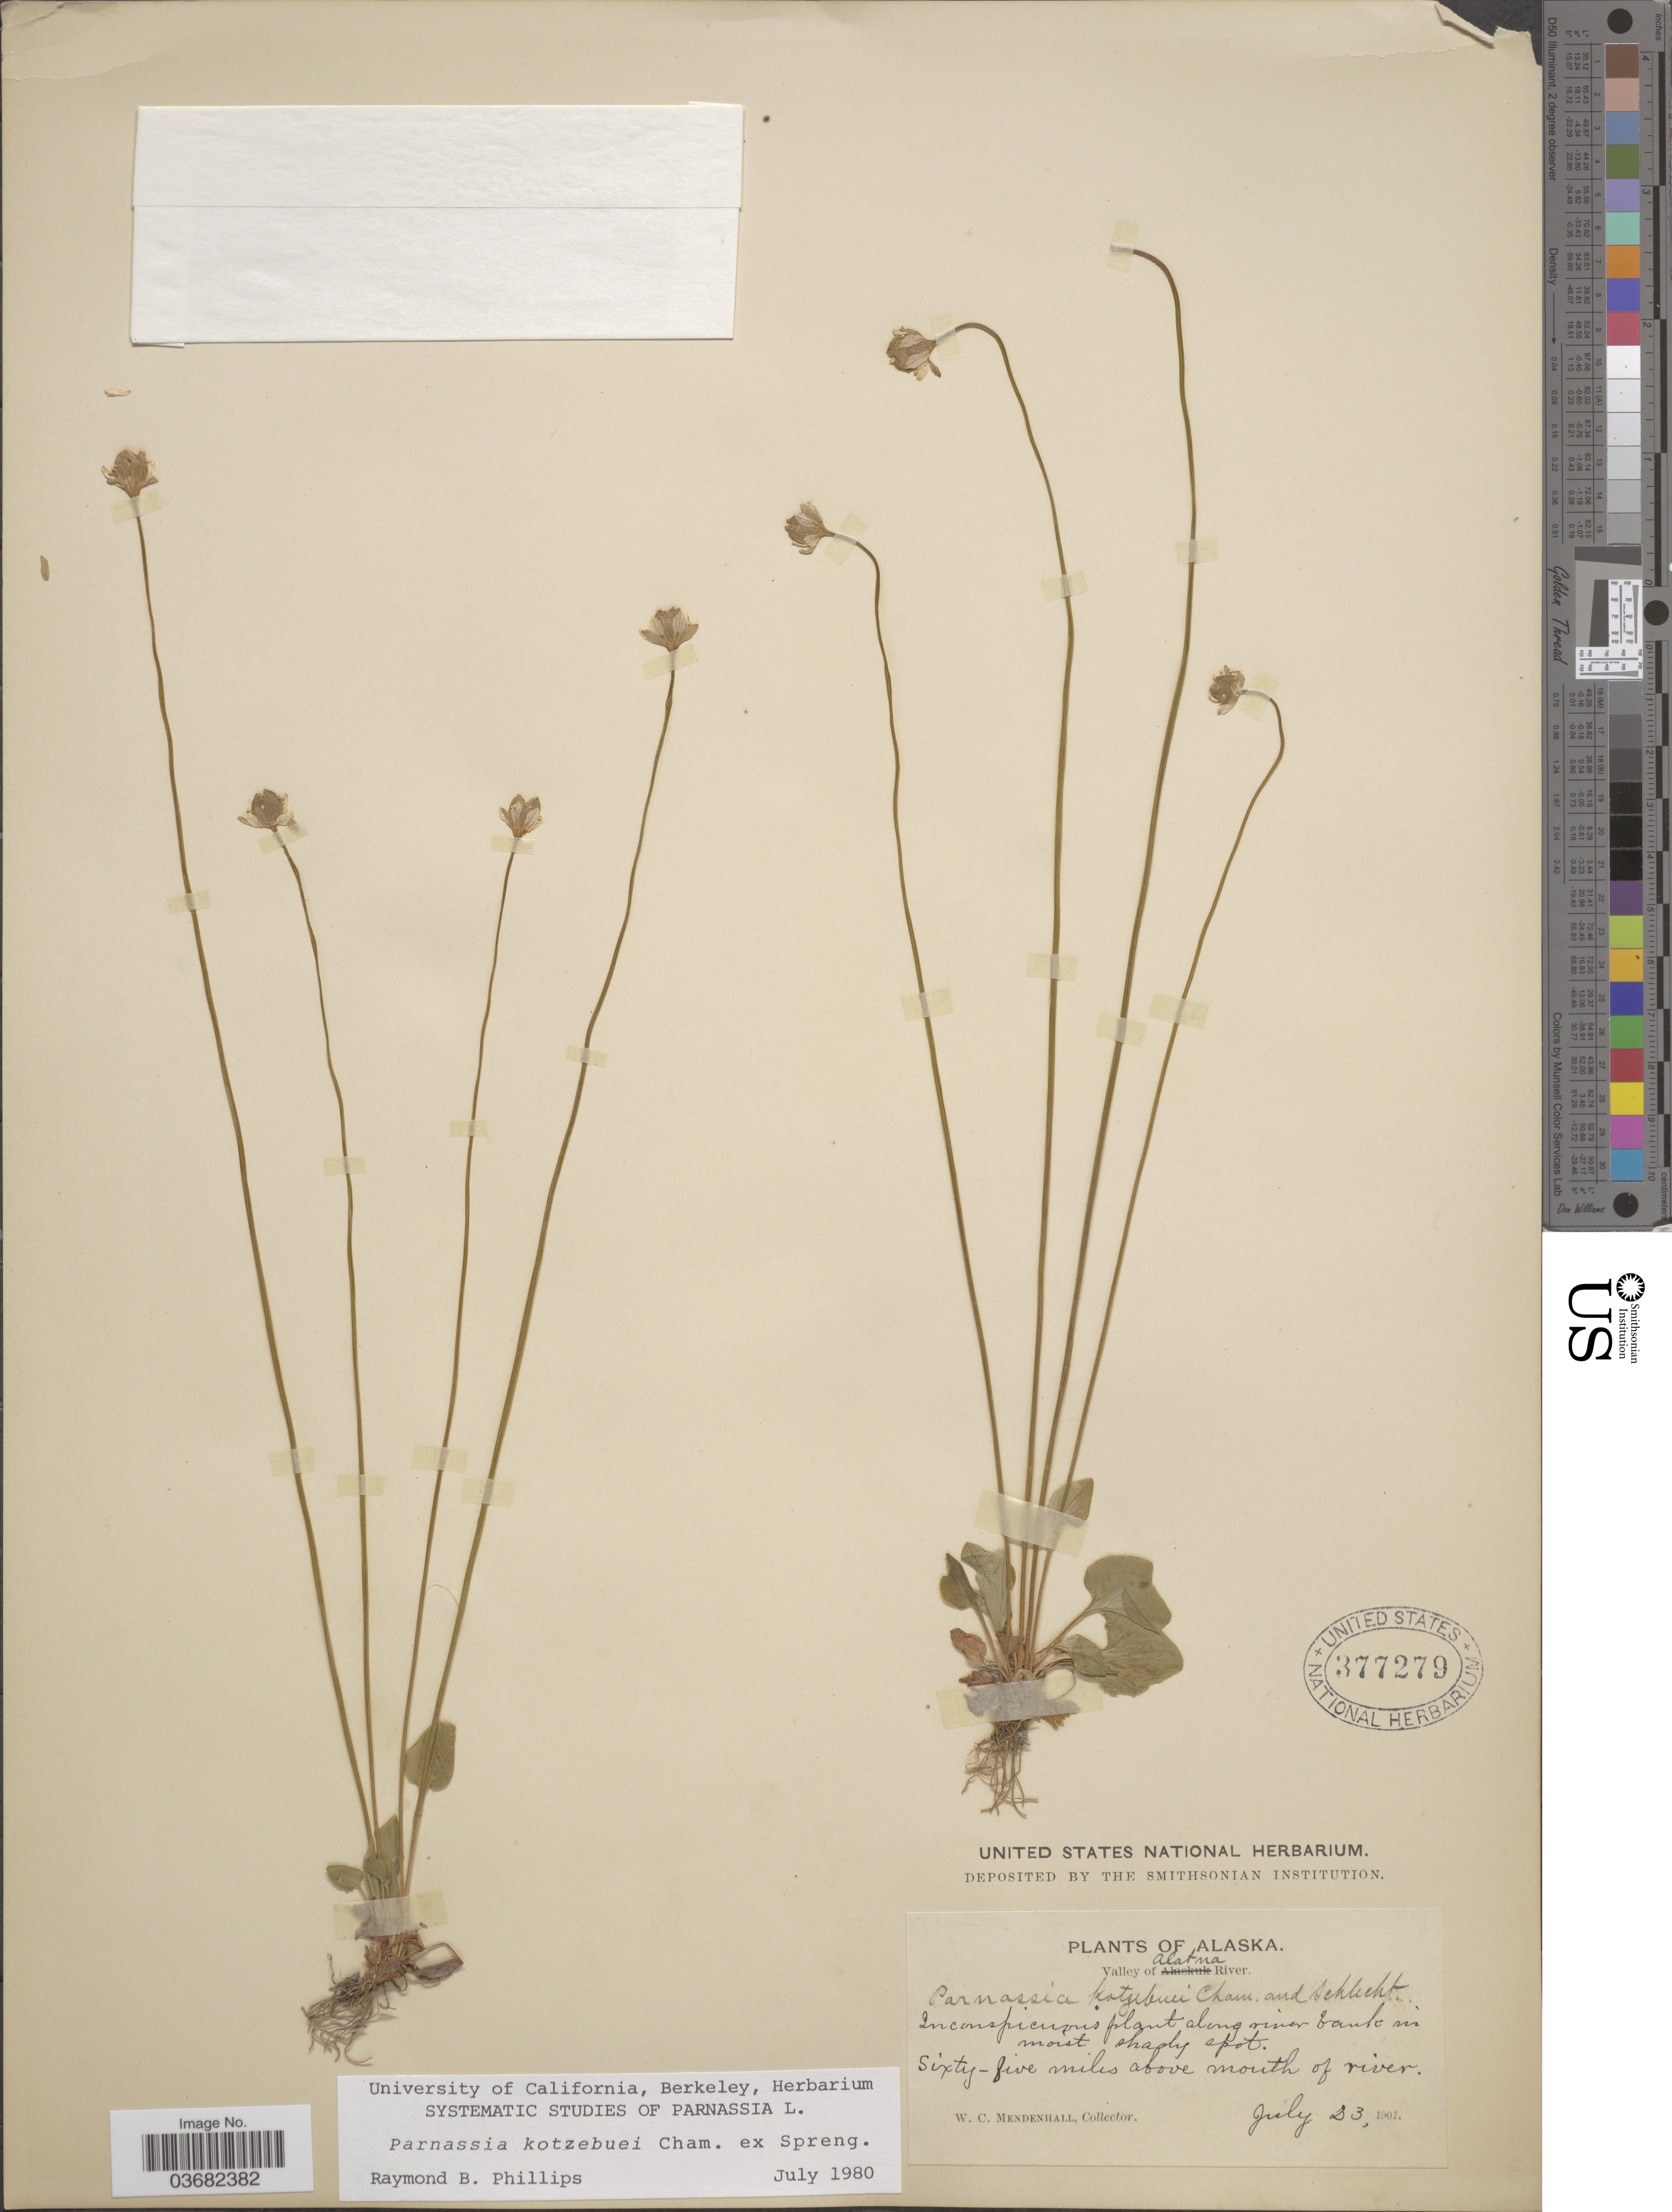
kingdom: Plantae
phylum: Tracheophyta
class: Magnoliopsida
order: Celastrales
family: Parnassiaceae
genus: Parnassia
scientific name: Parnassia kotzebuei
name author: Cham. ex Spreng.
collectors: W. Mendenhall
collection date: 1901-07-23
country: United States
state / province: Alaska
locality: Valley of Alatna. Sixty-five miles above mouth of river.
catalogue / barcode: US 377279